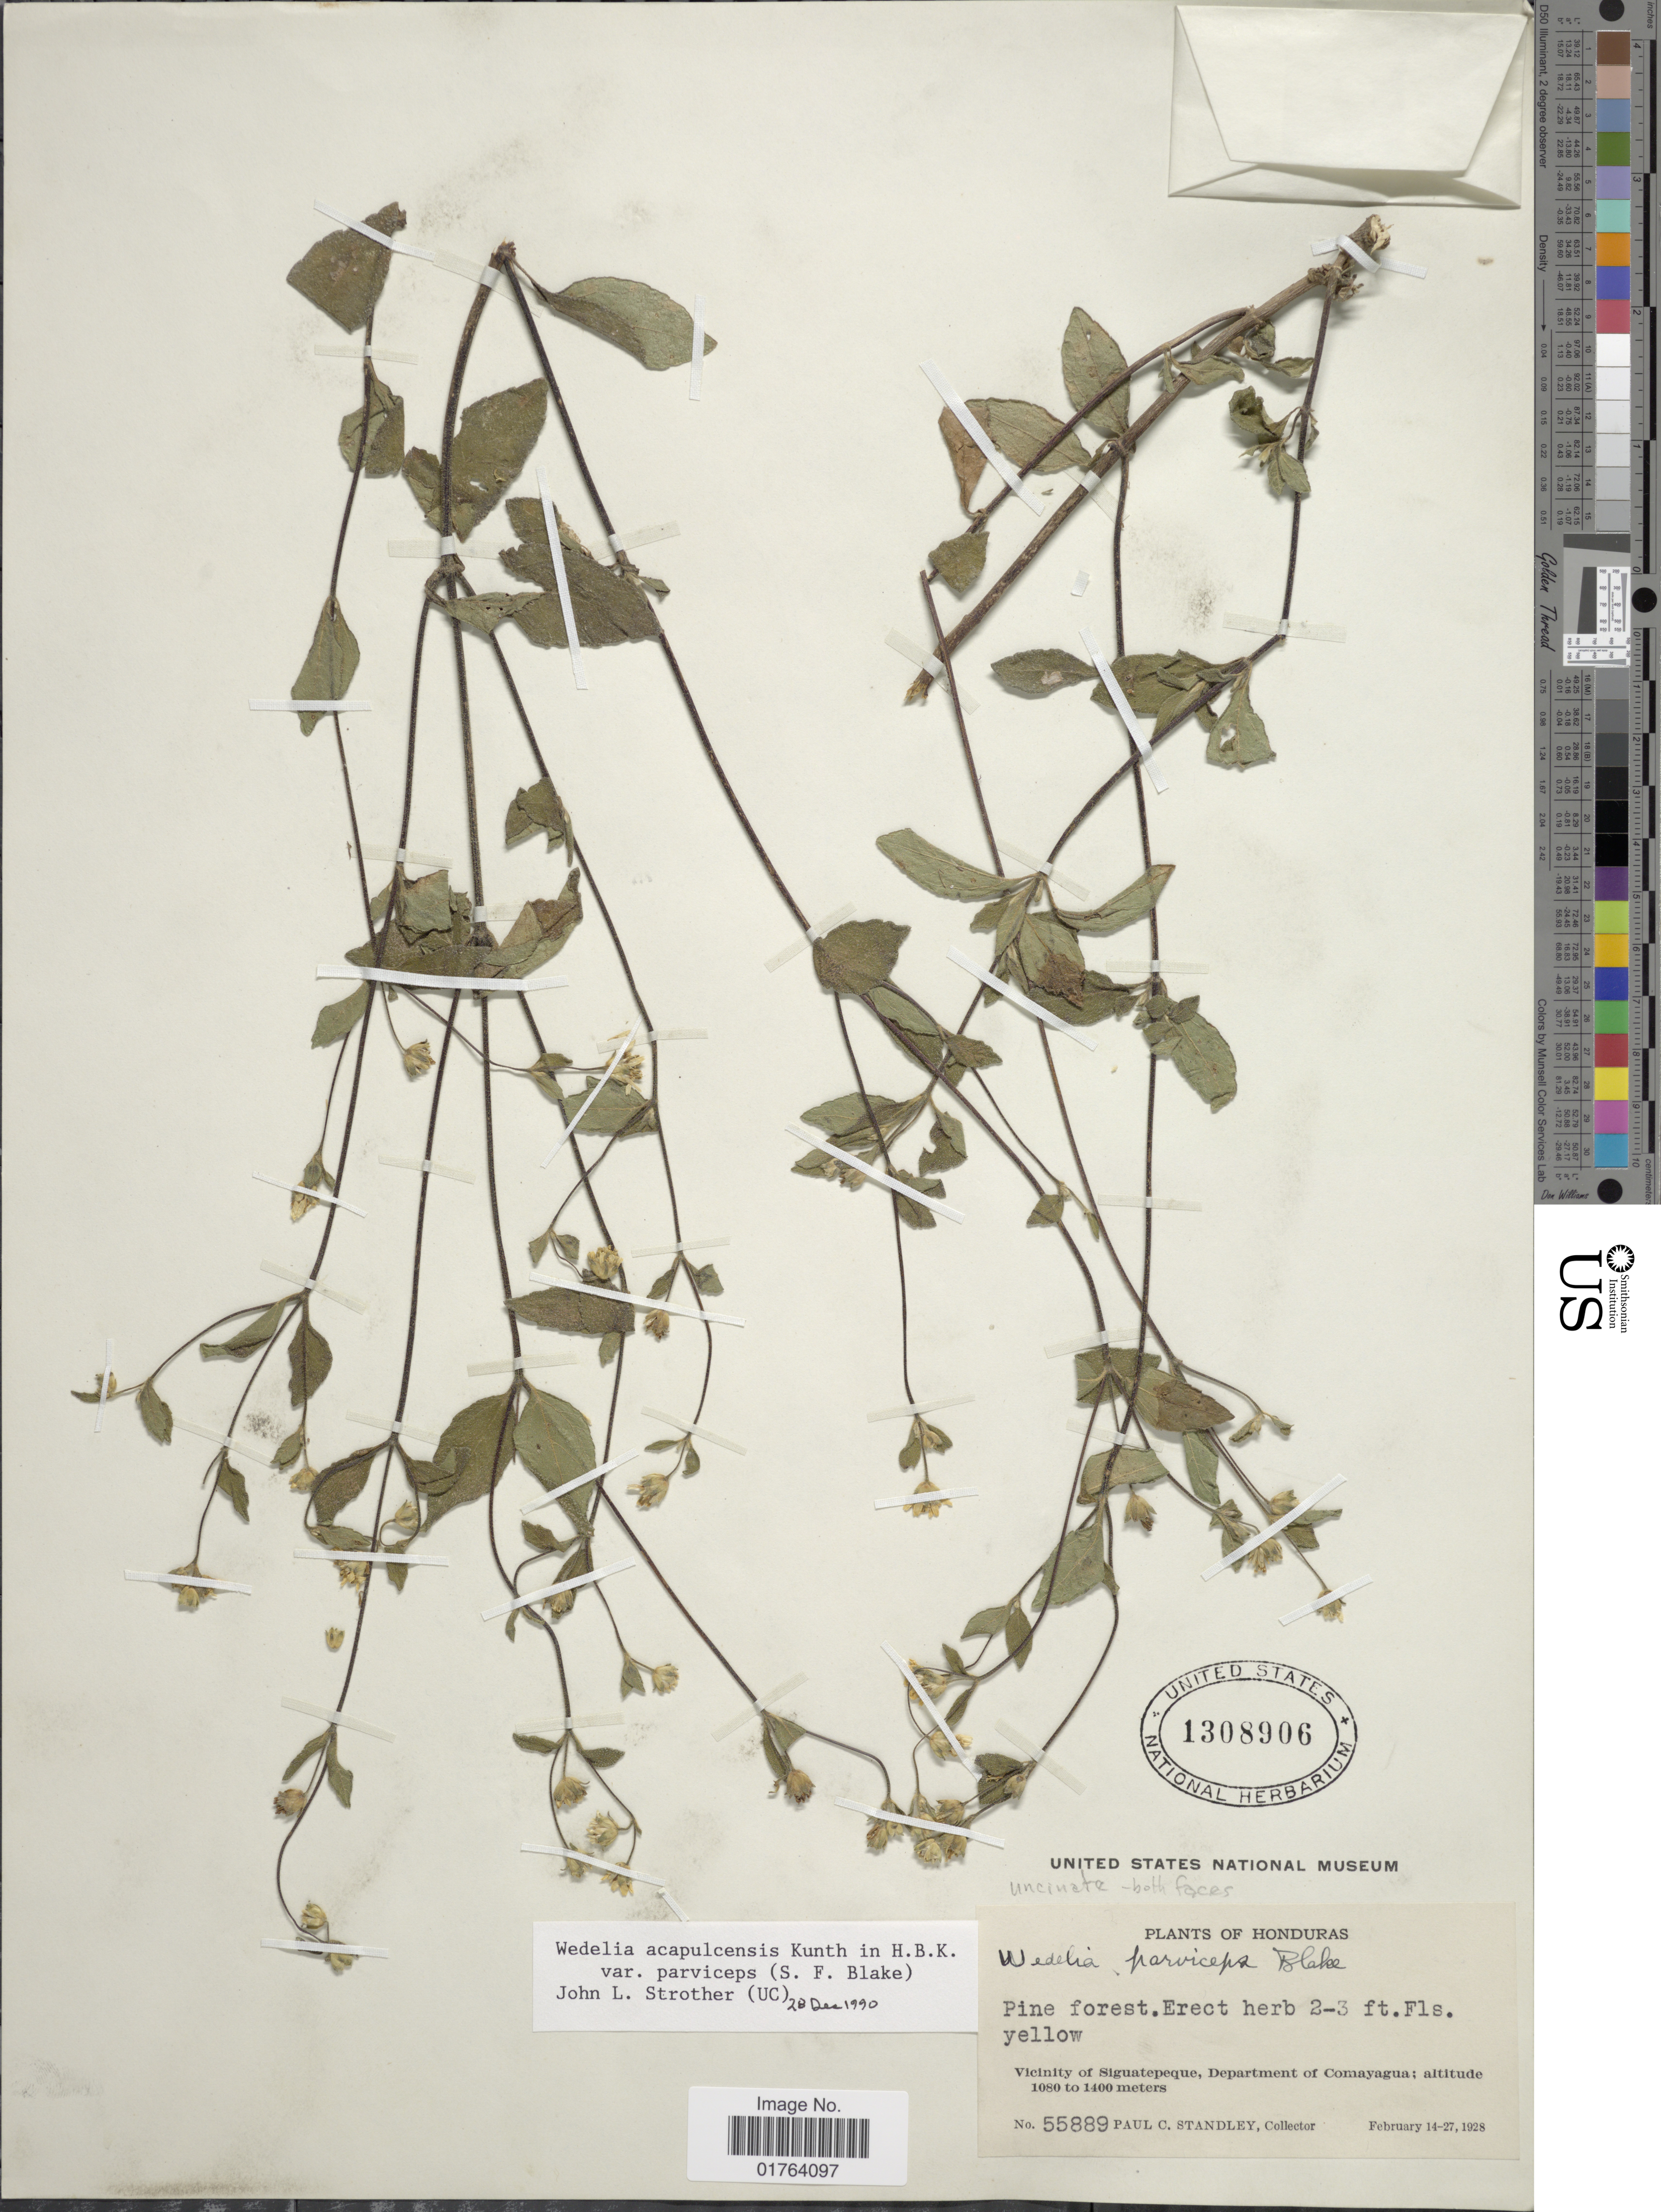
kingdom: Plantae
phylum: Tracheophyta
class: Magnoliopsida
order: Asterales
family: Asteraceae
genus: Wedelia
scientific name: Wedelia acapulcensis var. parviceps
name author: (S.F. Blake) Strother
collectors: P. C. Standley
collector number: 55889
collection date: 1928-02-14/1928-02-27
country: Honduras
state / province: Comayagua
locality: Vicinity of Siguatepeque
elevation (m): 1080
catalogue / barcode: US 1308906